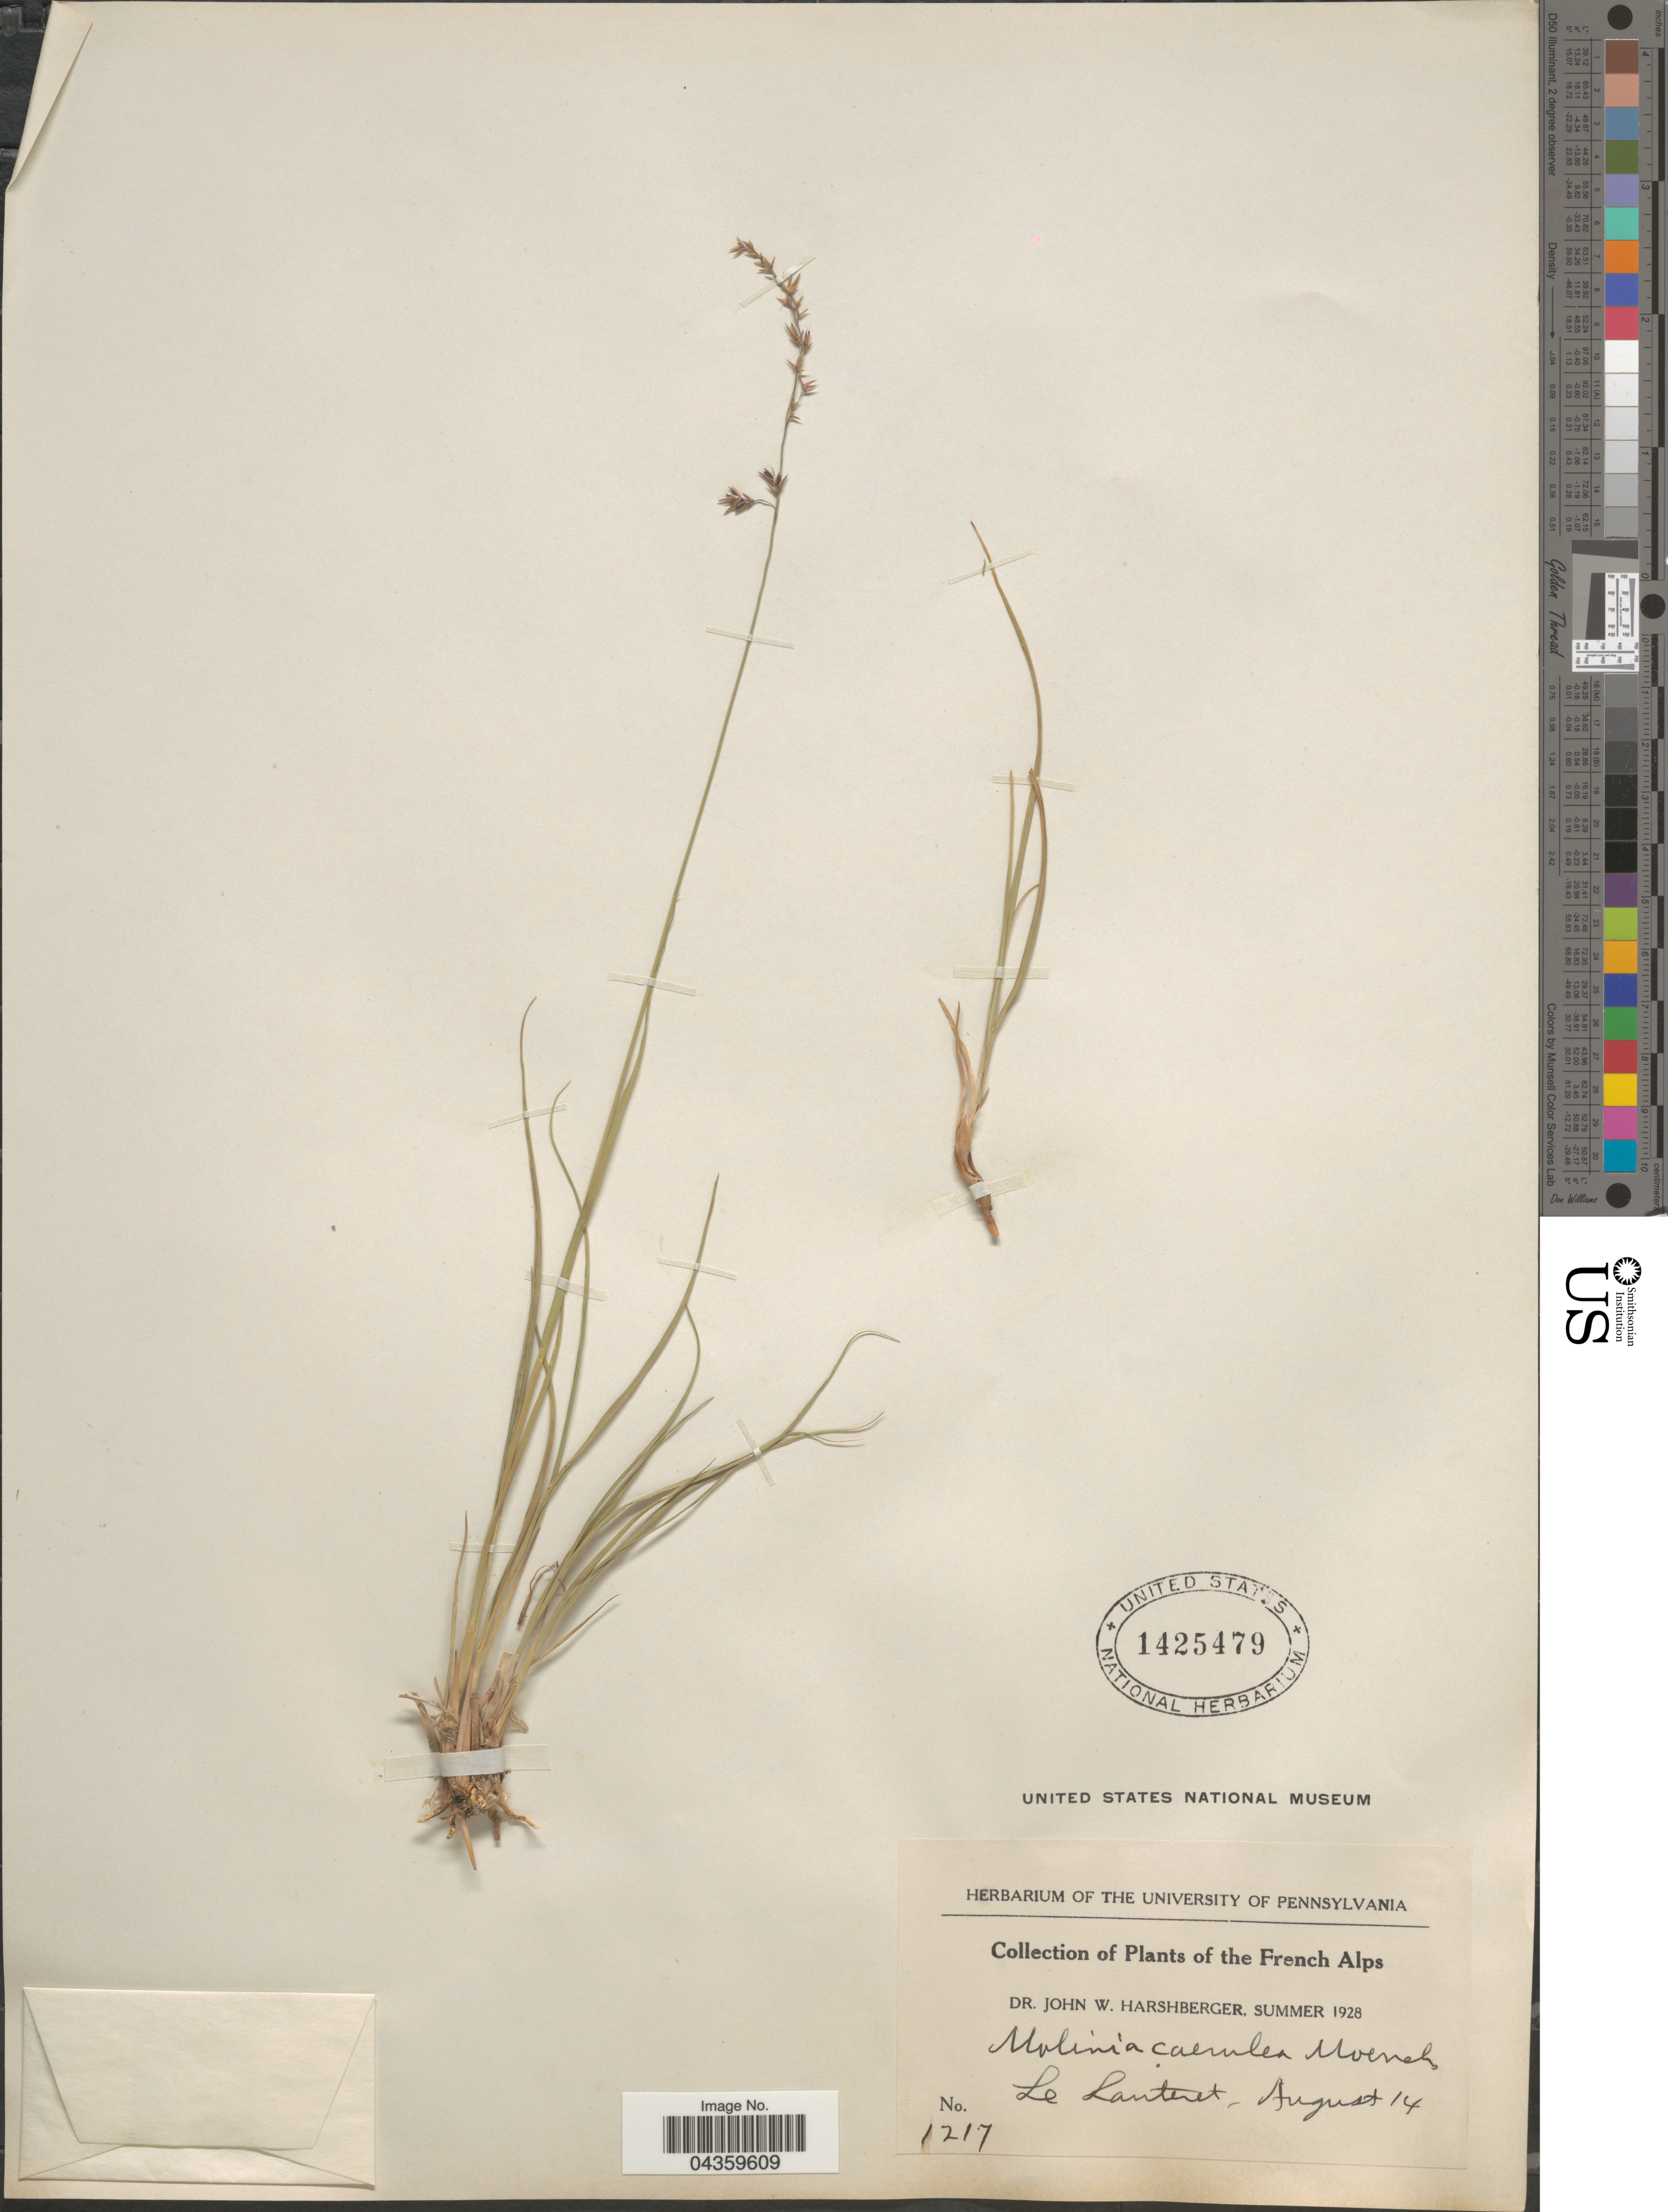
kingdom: Plantae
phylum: Tracheophyta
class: Liliopsida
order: Poales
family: Poaceae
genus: Molinia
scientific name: Molinia caerulea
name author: (L.) Moench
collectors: J. W. Harshberger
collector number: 1217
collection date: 1928-08-14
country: France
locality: The French Alps. Le Lauteret.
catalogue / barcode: US 1425479